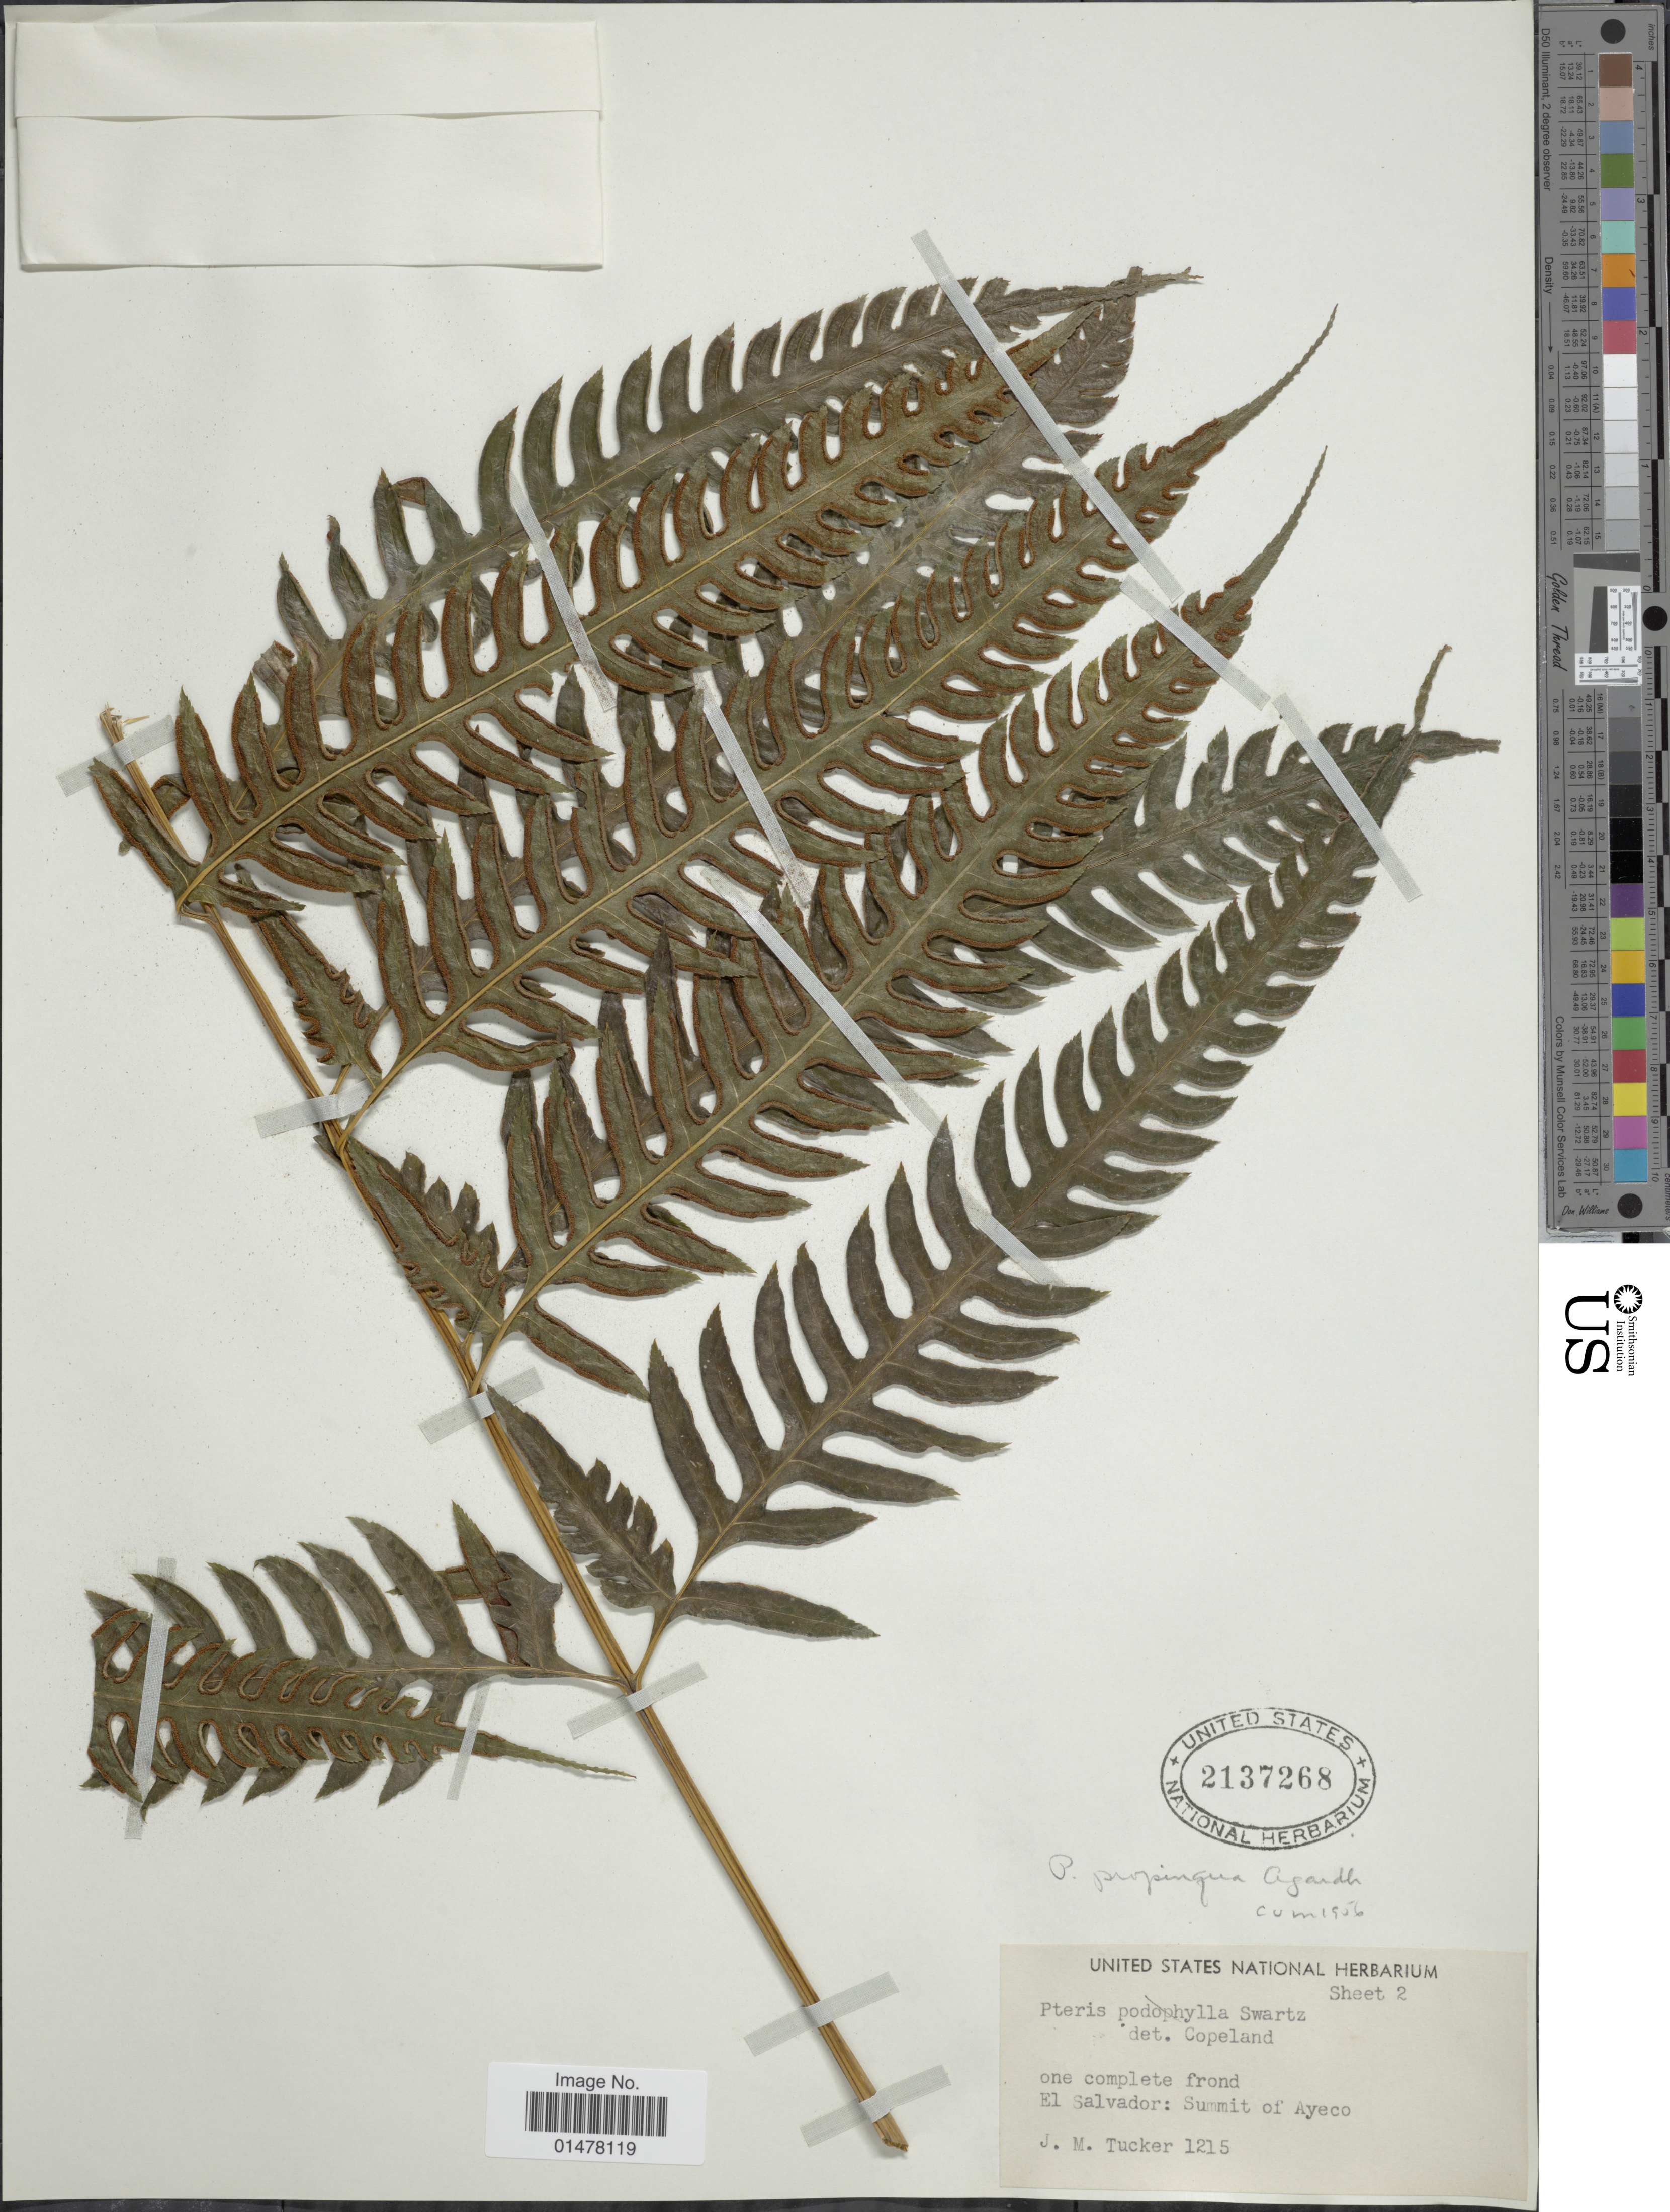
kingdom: Plantae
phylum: Tracheophyta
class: Polypodiopsida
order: Polypodiales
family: Pteridaceae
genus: Pteris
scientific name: Pteris propinqua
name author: J. Agardh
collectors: J. M. Tucker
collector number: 1215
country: El Salvador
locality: El Salvador: Summit of Ayeco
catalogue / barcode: US 2137268